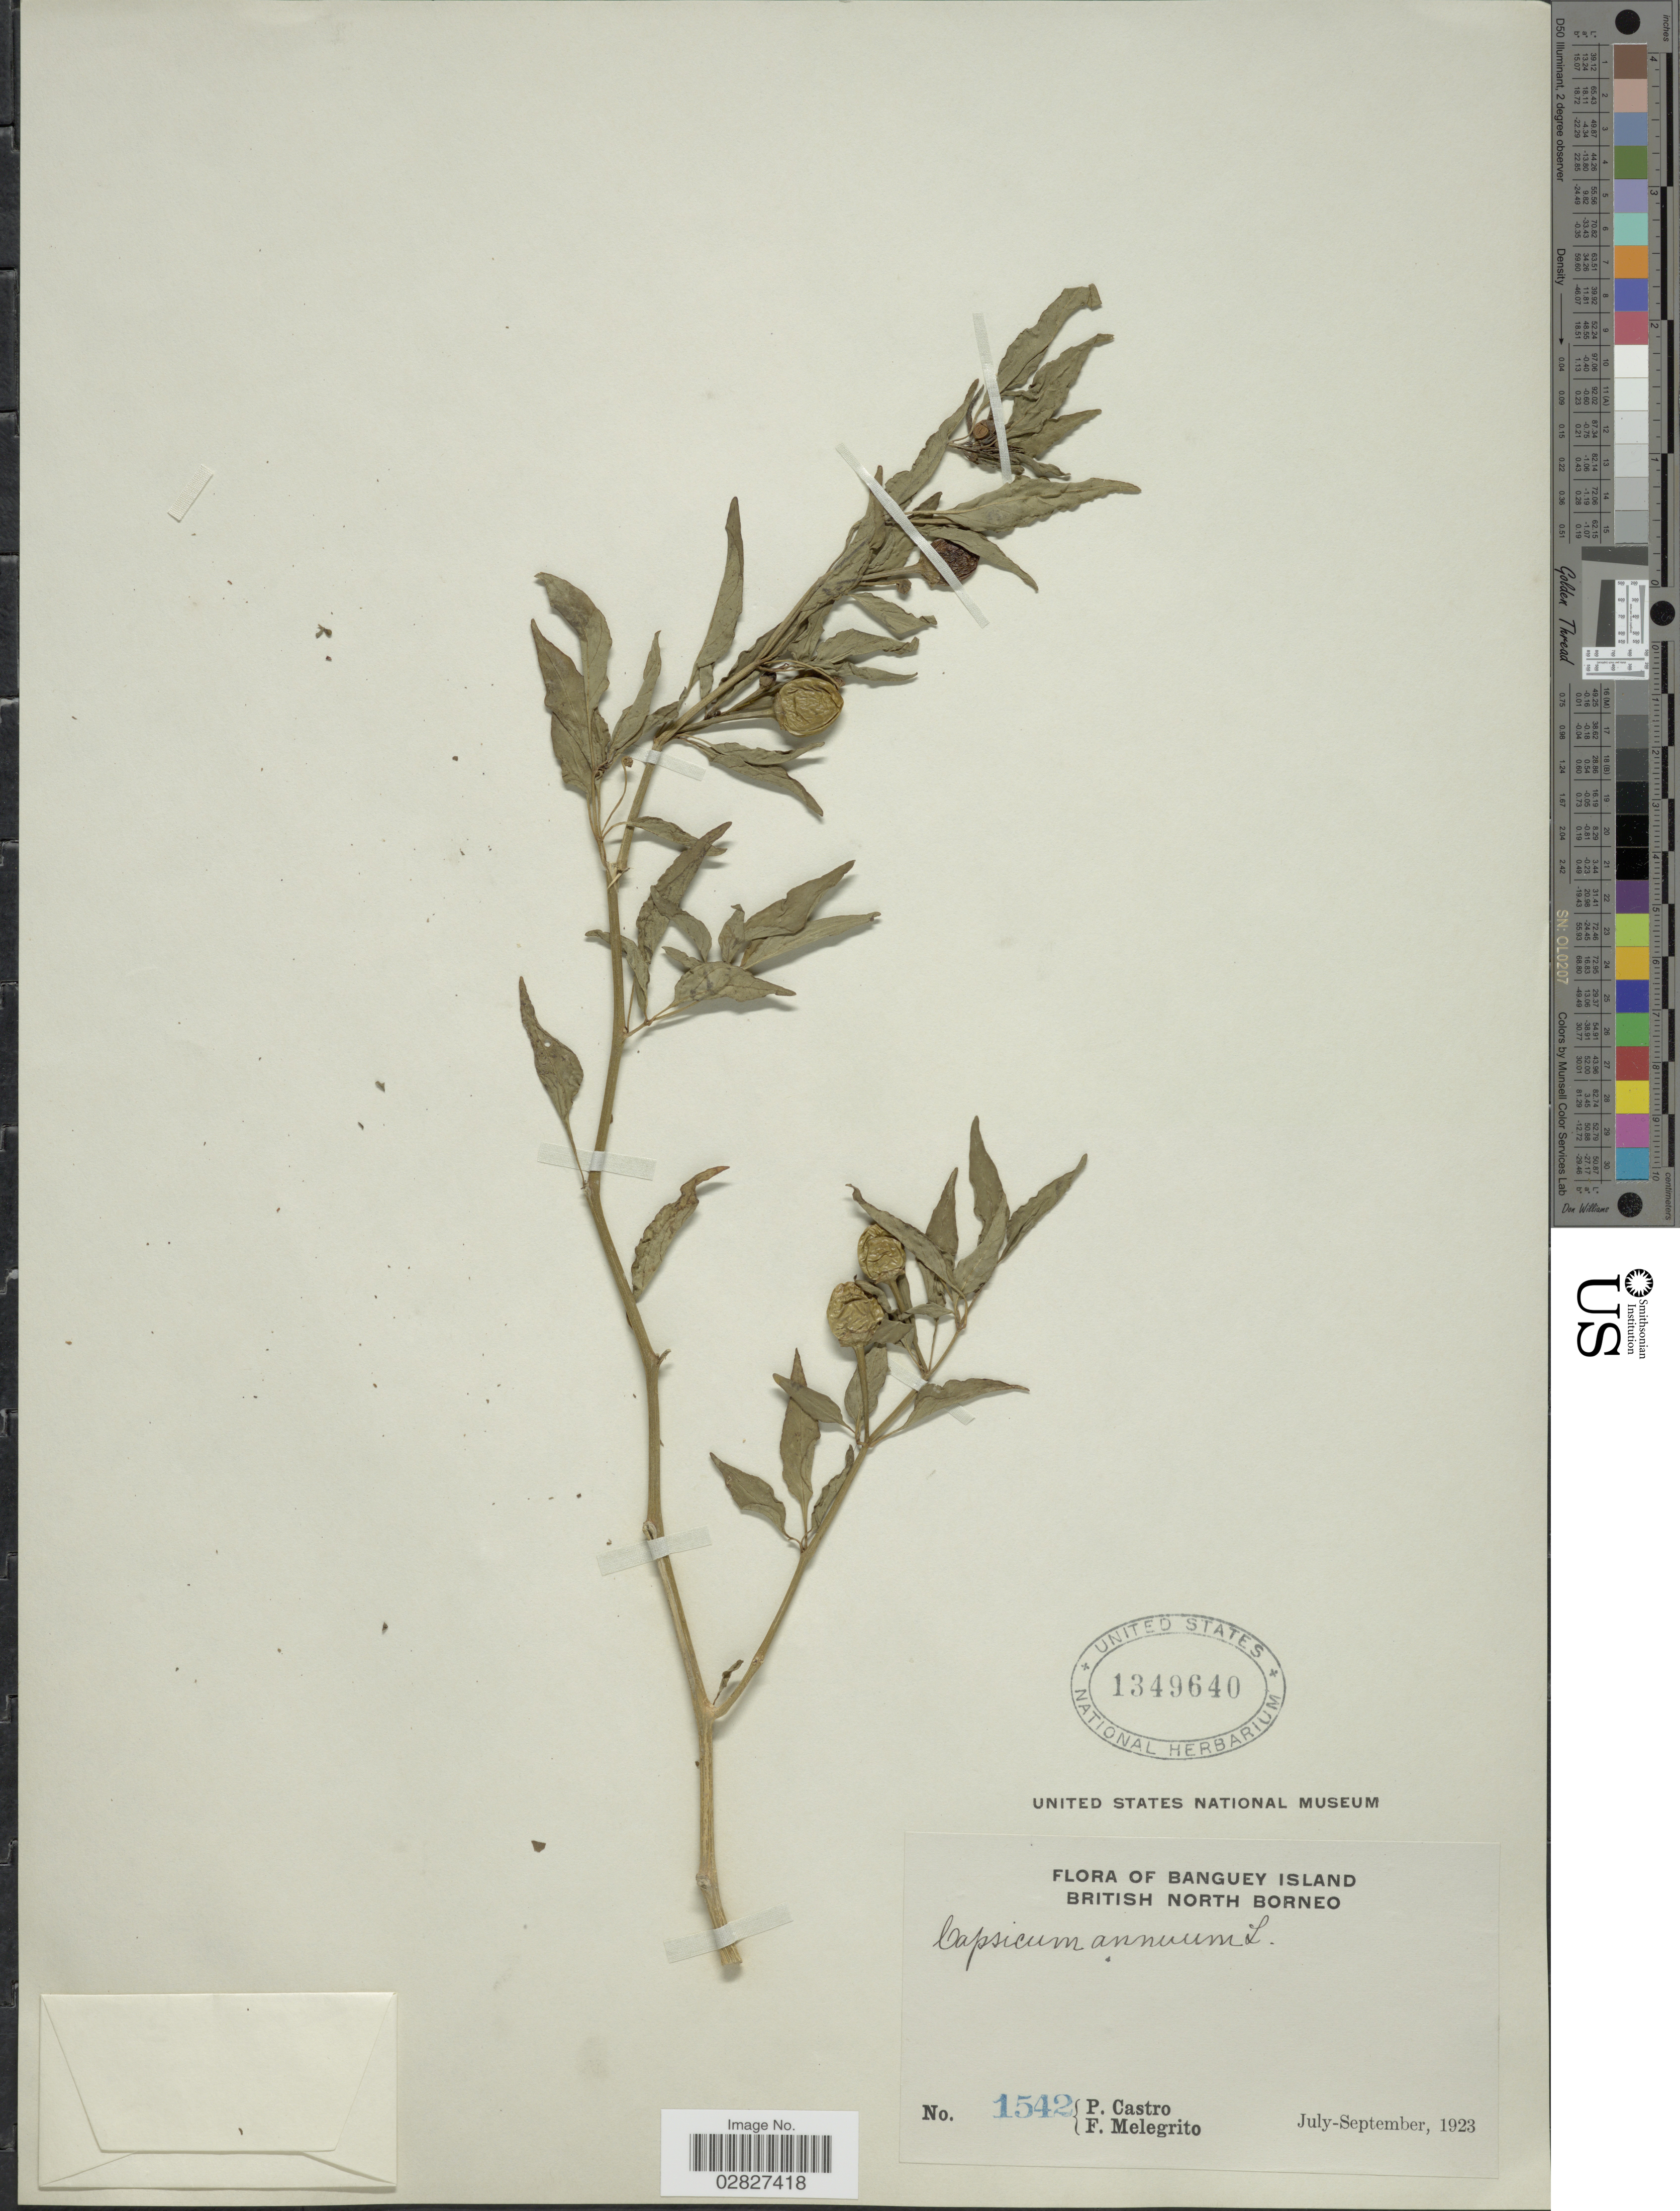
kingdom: Plantae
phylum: Tracheophyta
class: Magnoliopsida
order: Solanales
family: Solanaceae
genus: Capsicum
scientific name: Capsicum annuum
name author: L.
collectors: P. Castro & F. Melegrito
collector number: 1542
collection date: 1923-07/1923-09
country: Malaysia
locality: Banguey Island. British North Borneo.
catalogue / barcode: US 1349640